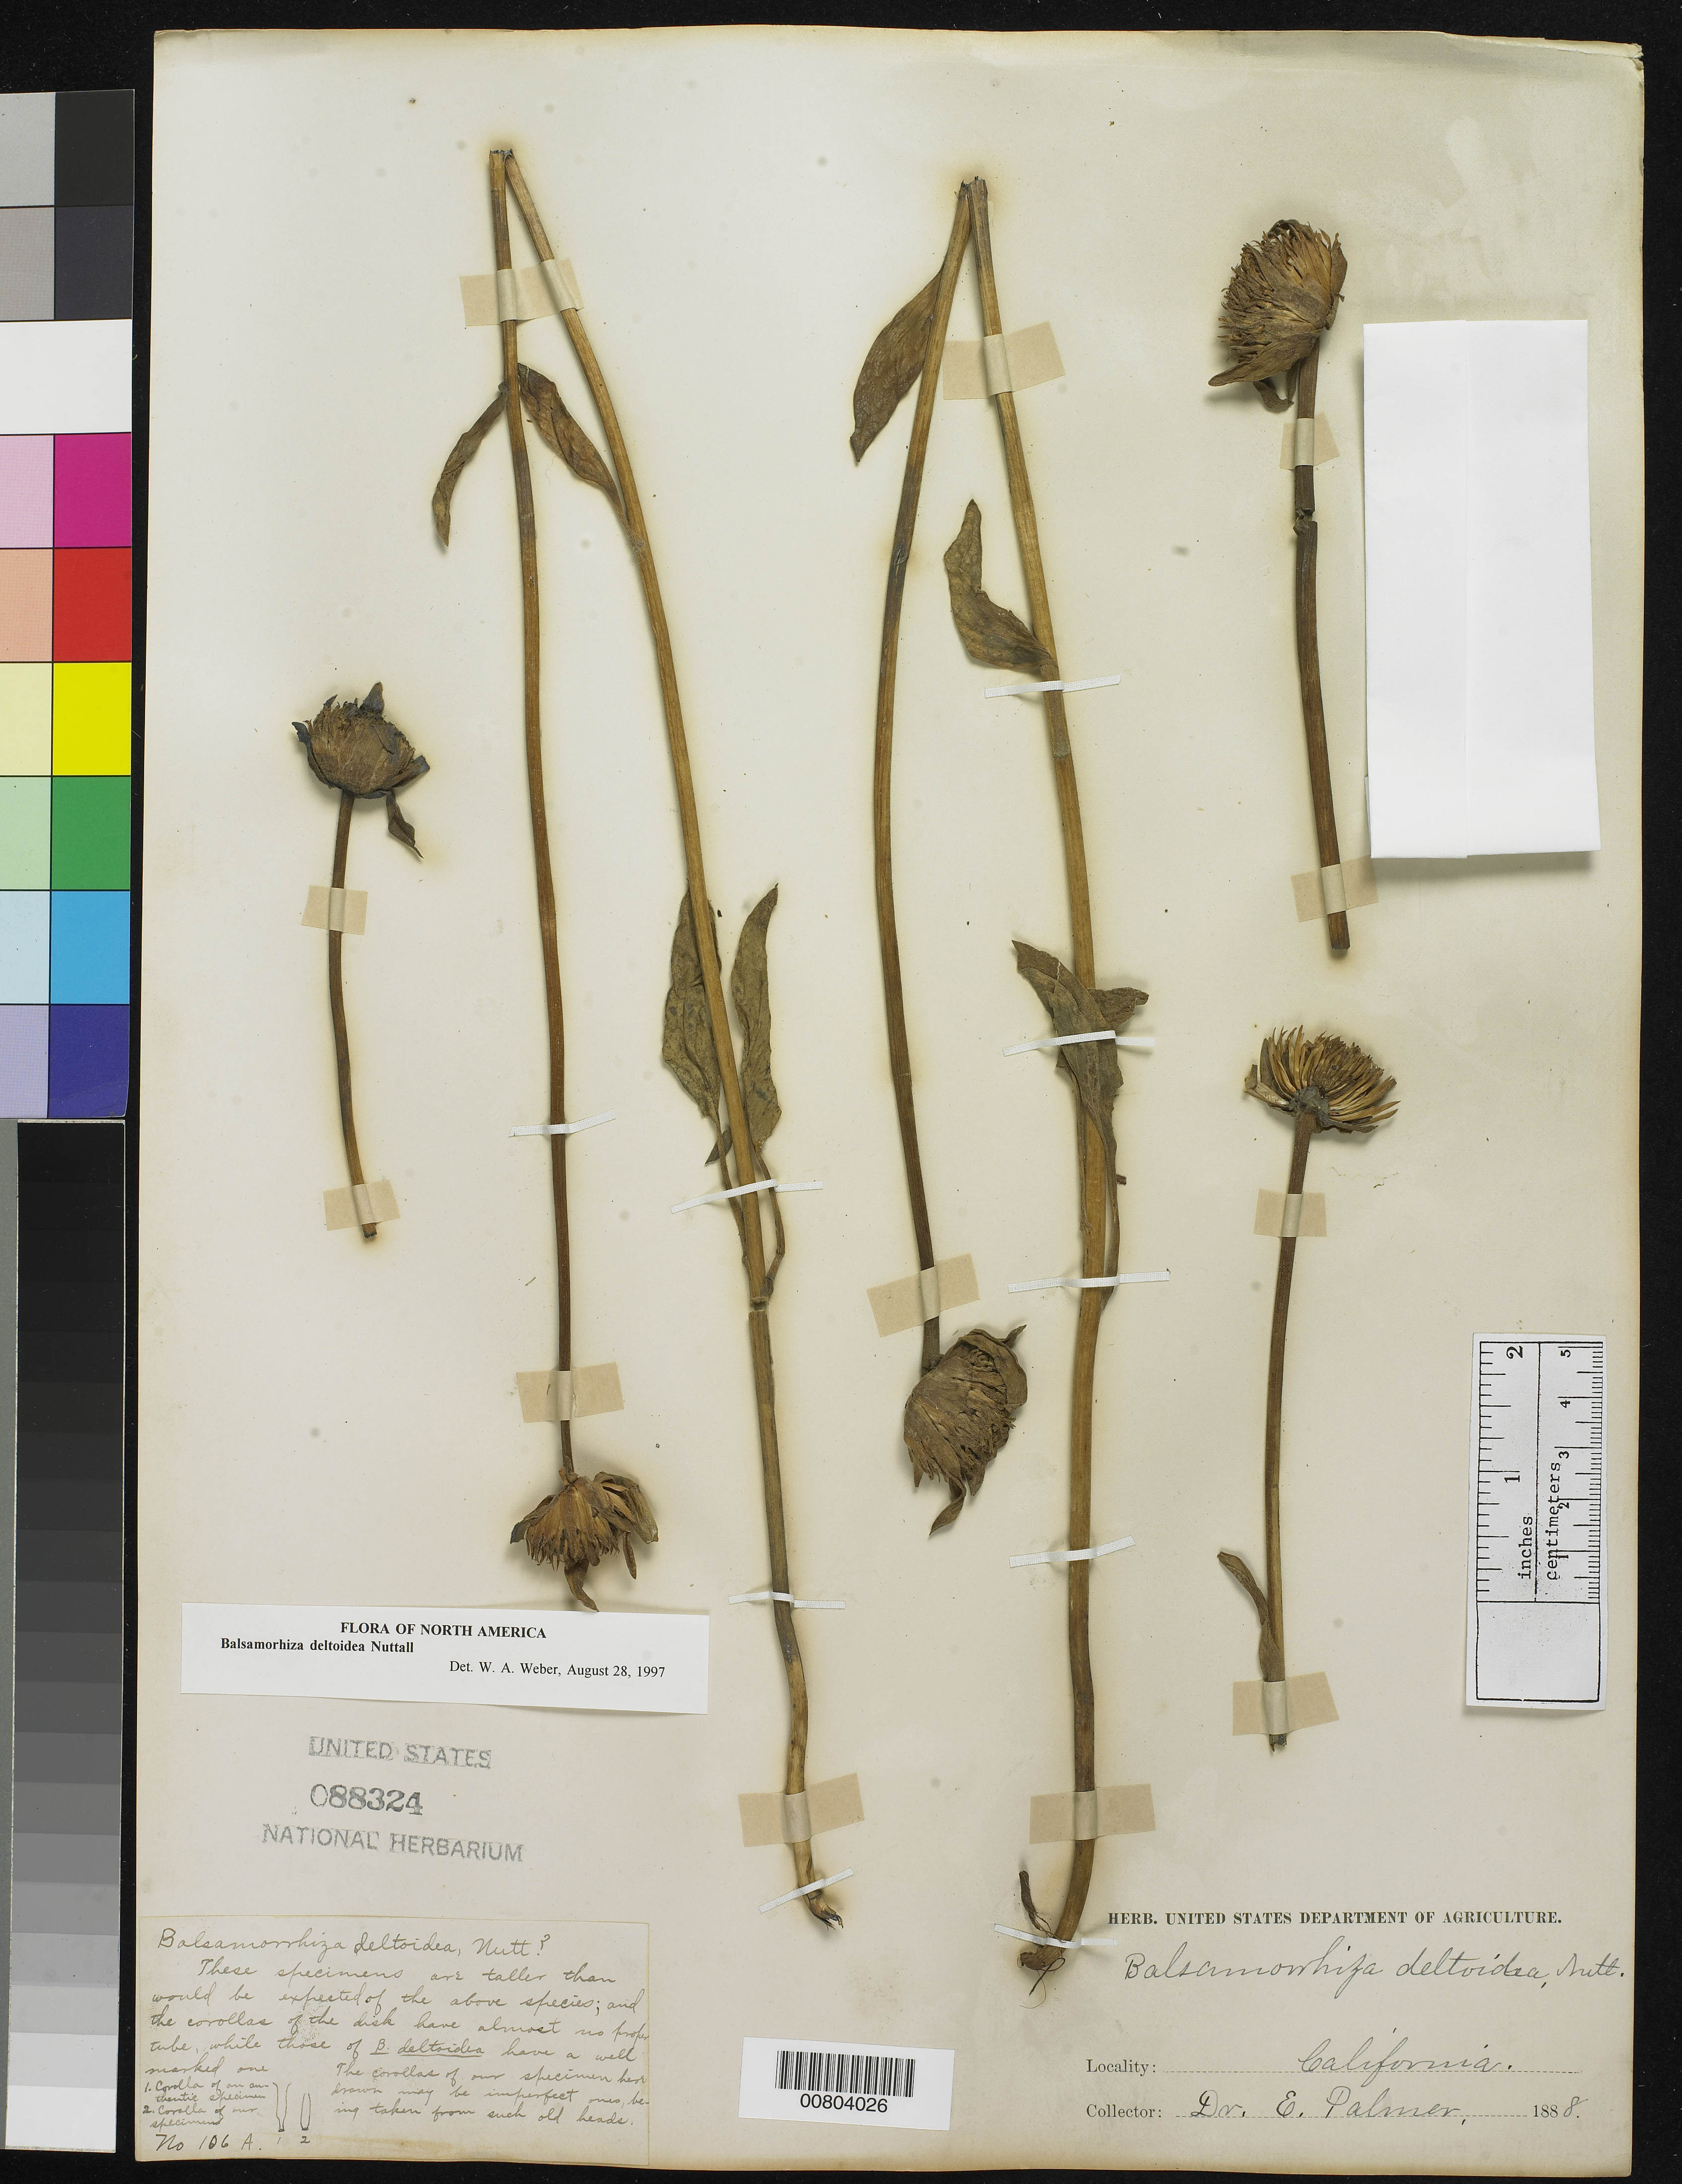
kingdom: Plantae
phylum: Tracheophyta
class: Magnoliopsida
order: Asterales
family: Asteraceae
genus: Balsamorhiza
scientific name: Balsamorhiza deltoidea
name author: Nutt.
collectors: E. Palmer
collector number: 106 A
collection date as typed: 1898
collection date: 1898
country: United States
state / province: California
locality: California.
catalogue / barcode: US 88324